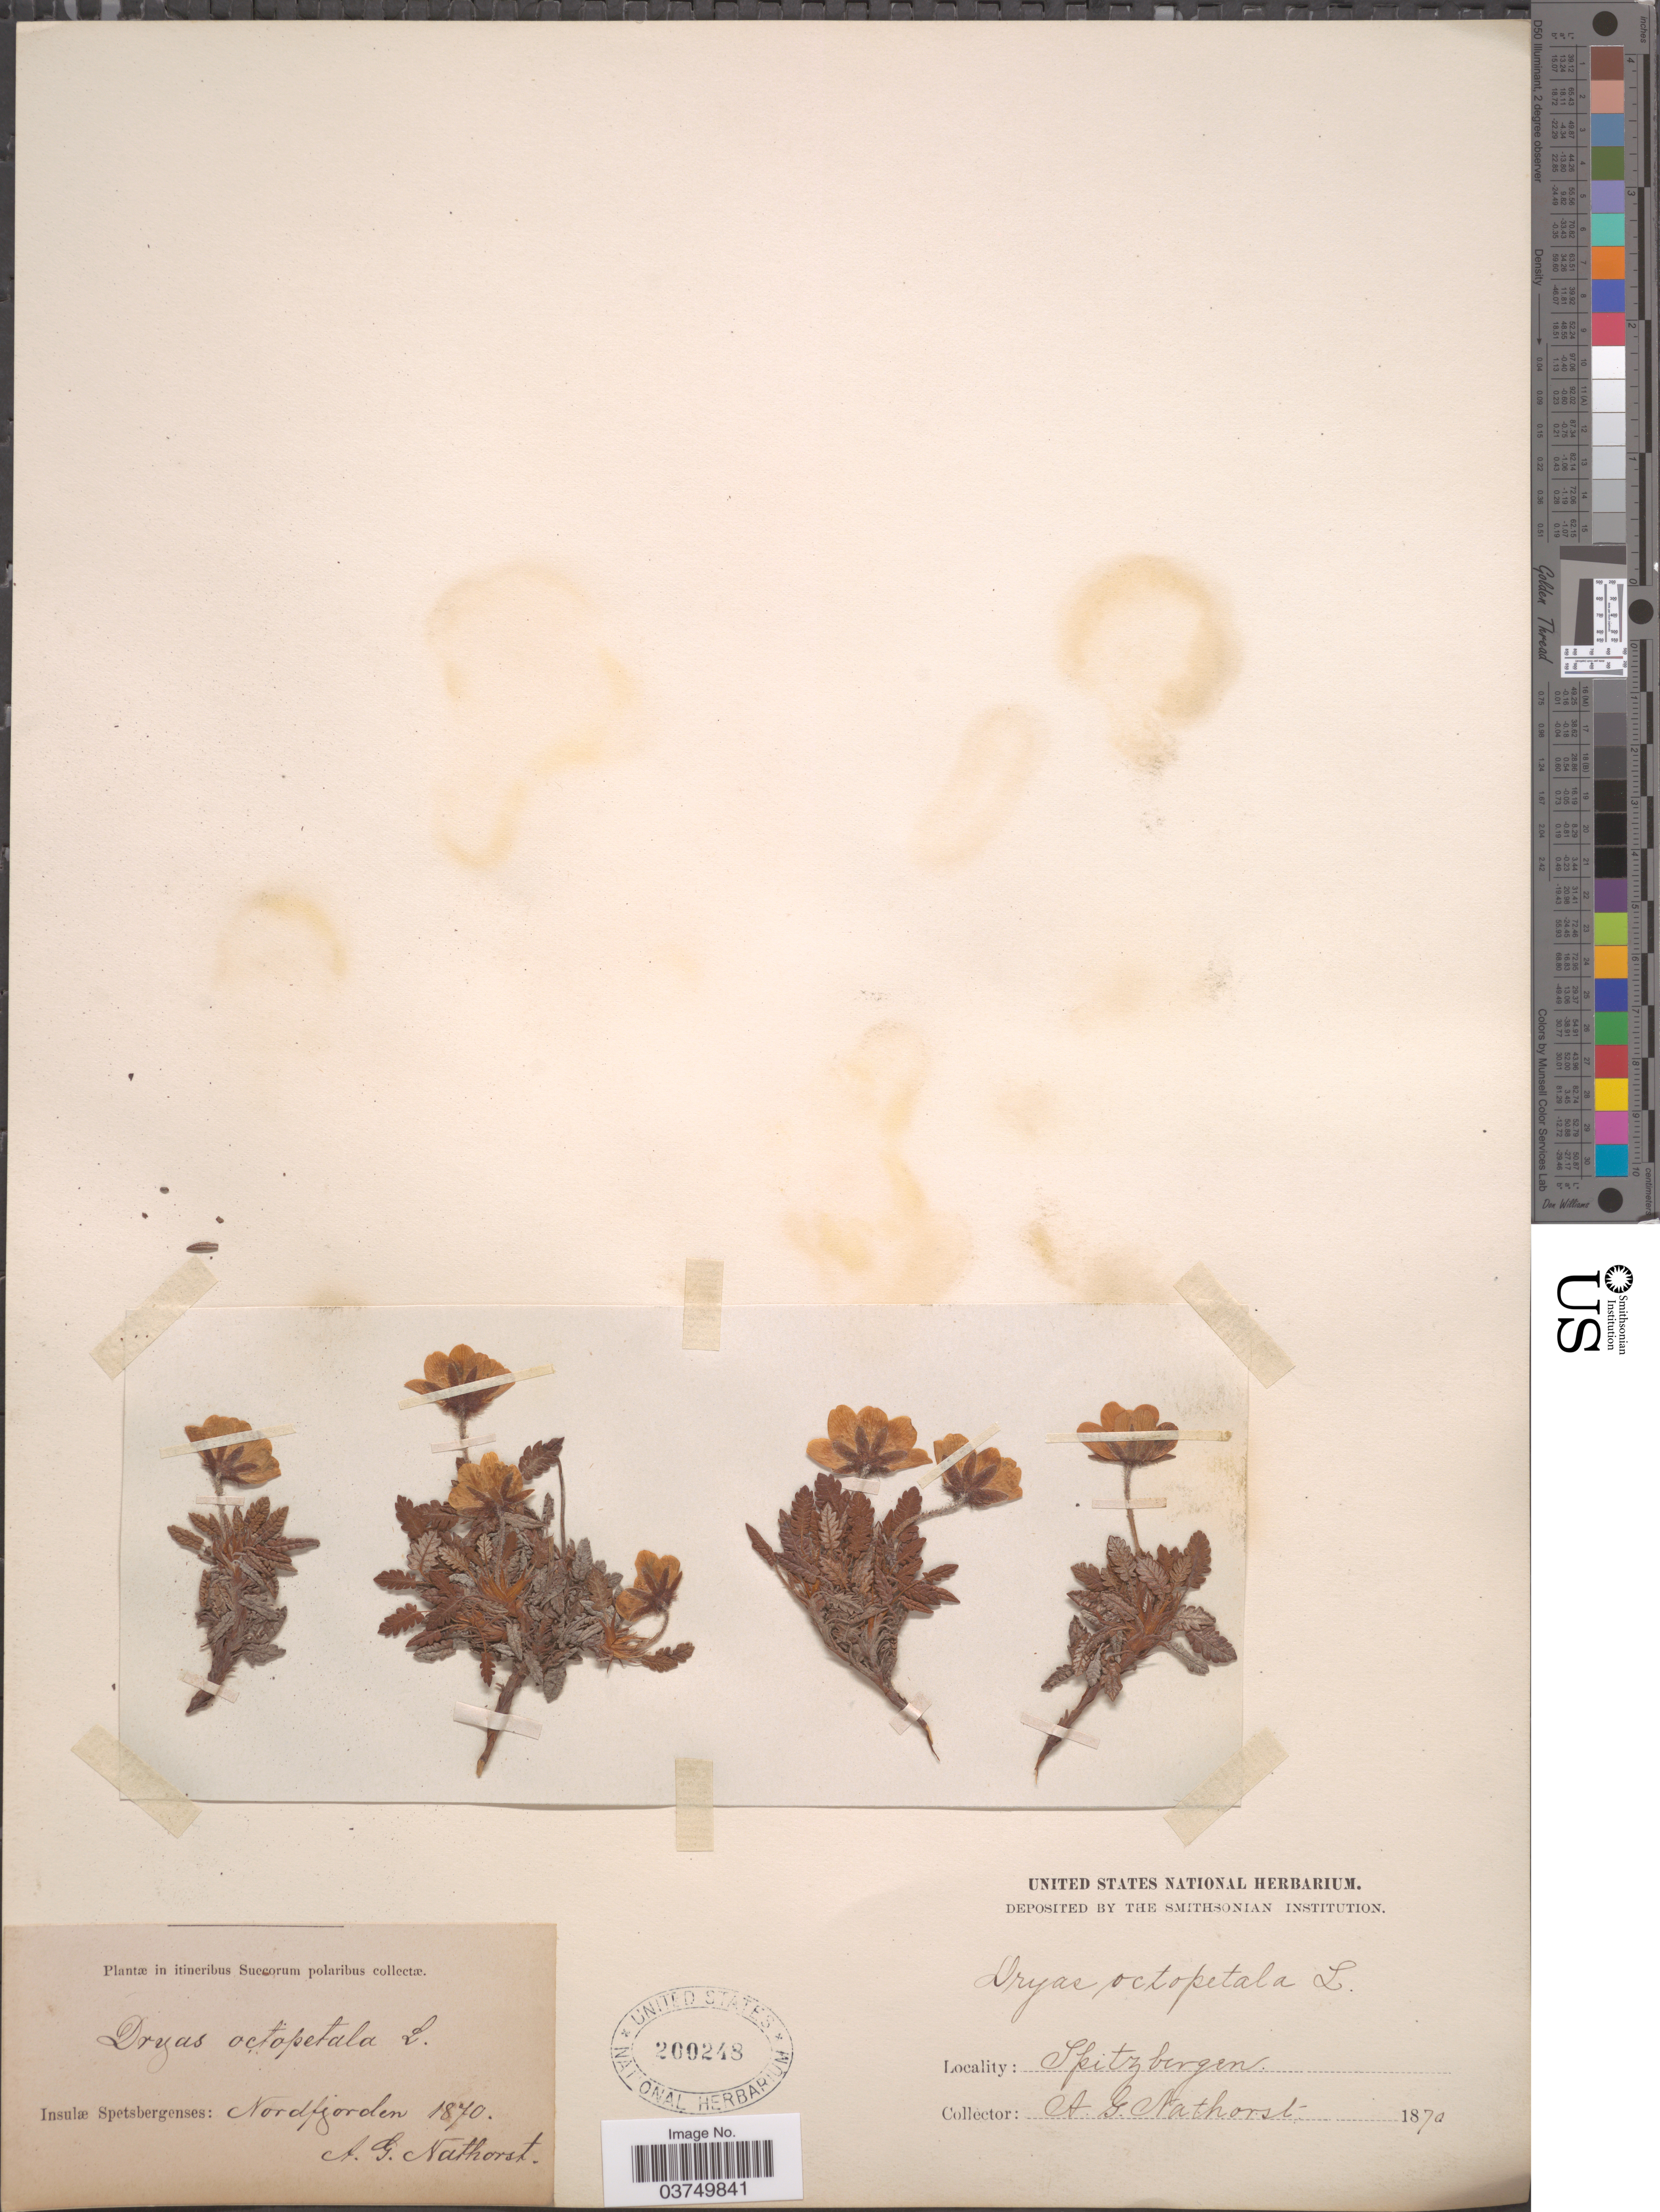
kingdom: Plantae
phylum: Tracheophyta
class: Magnoliopsida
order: Rosales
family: Rosaceae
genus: Dryas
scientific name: Dryas octopetala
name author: L.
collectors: A. Nathorst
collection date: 1870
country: Norway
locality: Spitzbergen. In itineribus Suecorum polaribus. Insulæ Spetsbergenses: Nordfjorden.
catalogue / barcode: US 200248